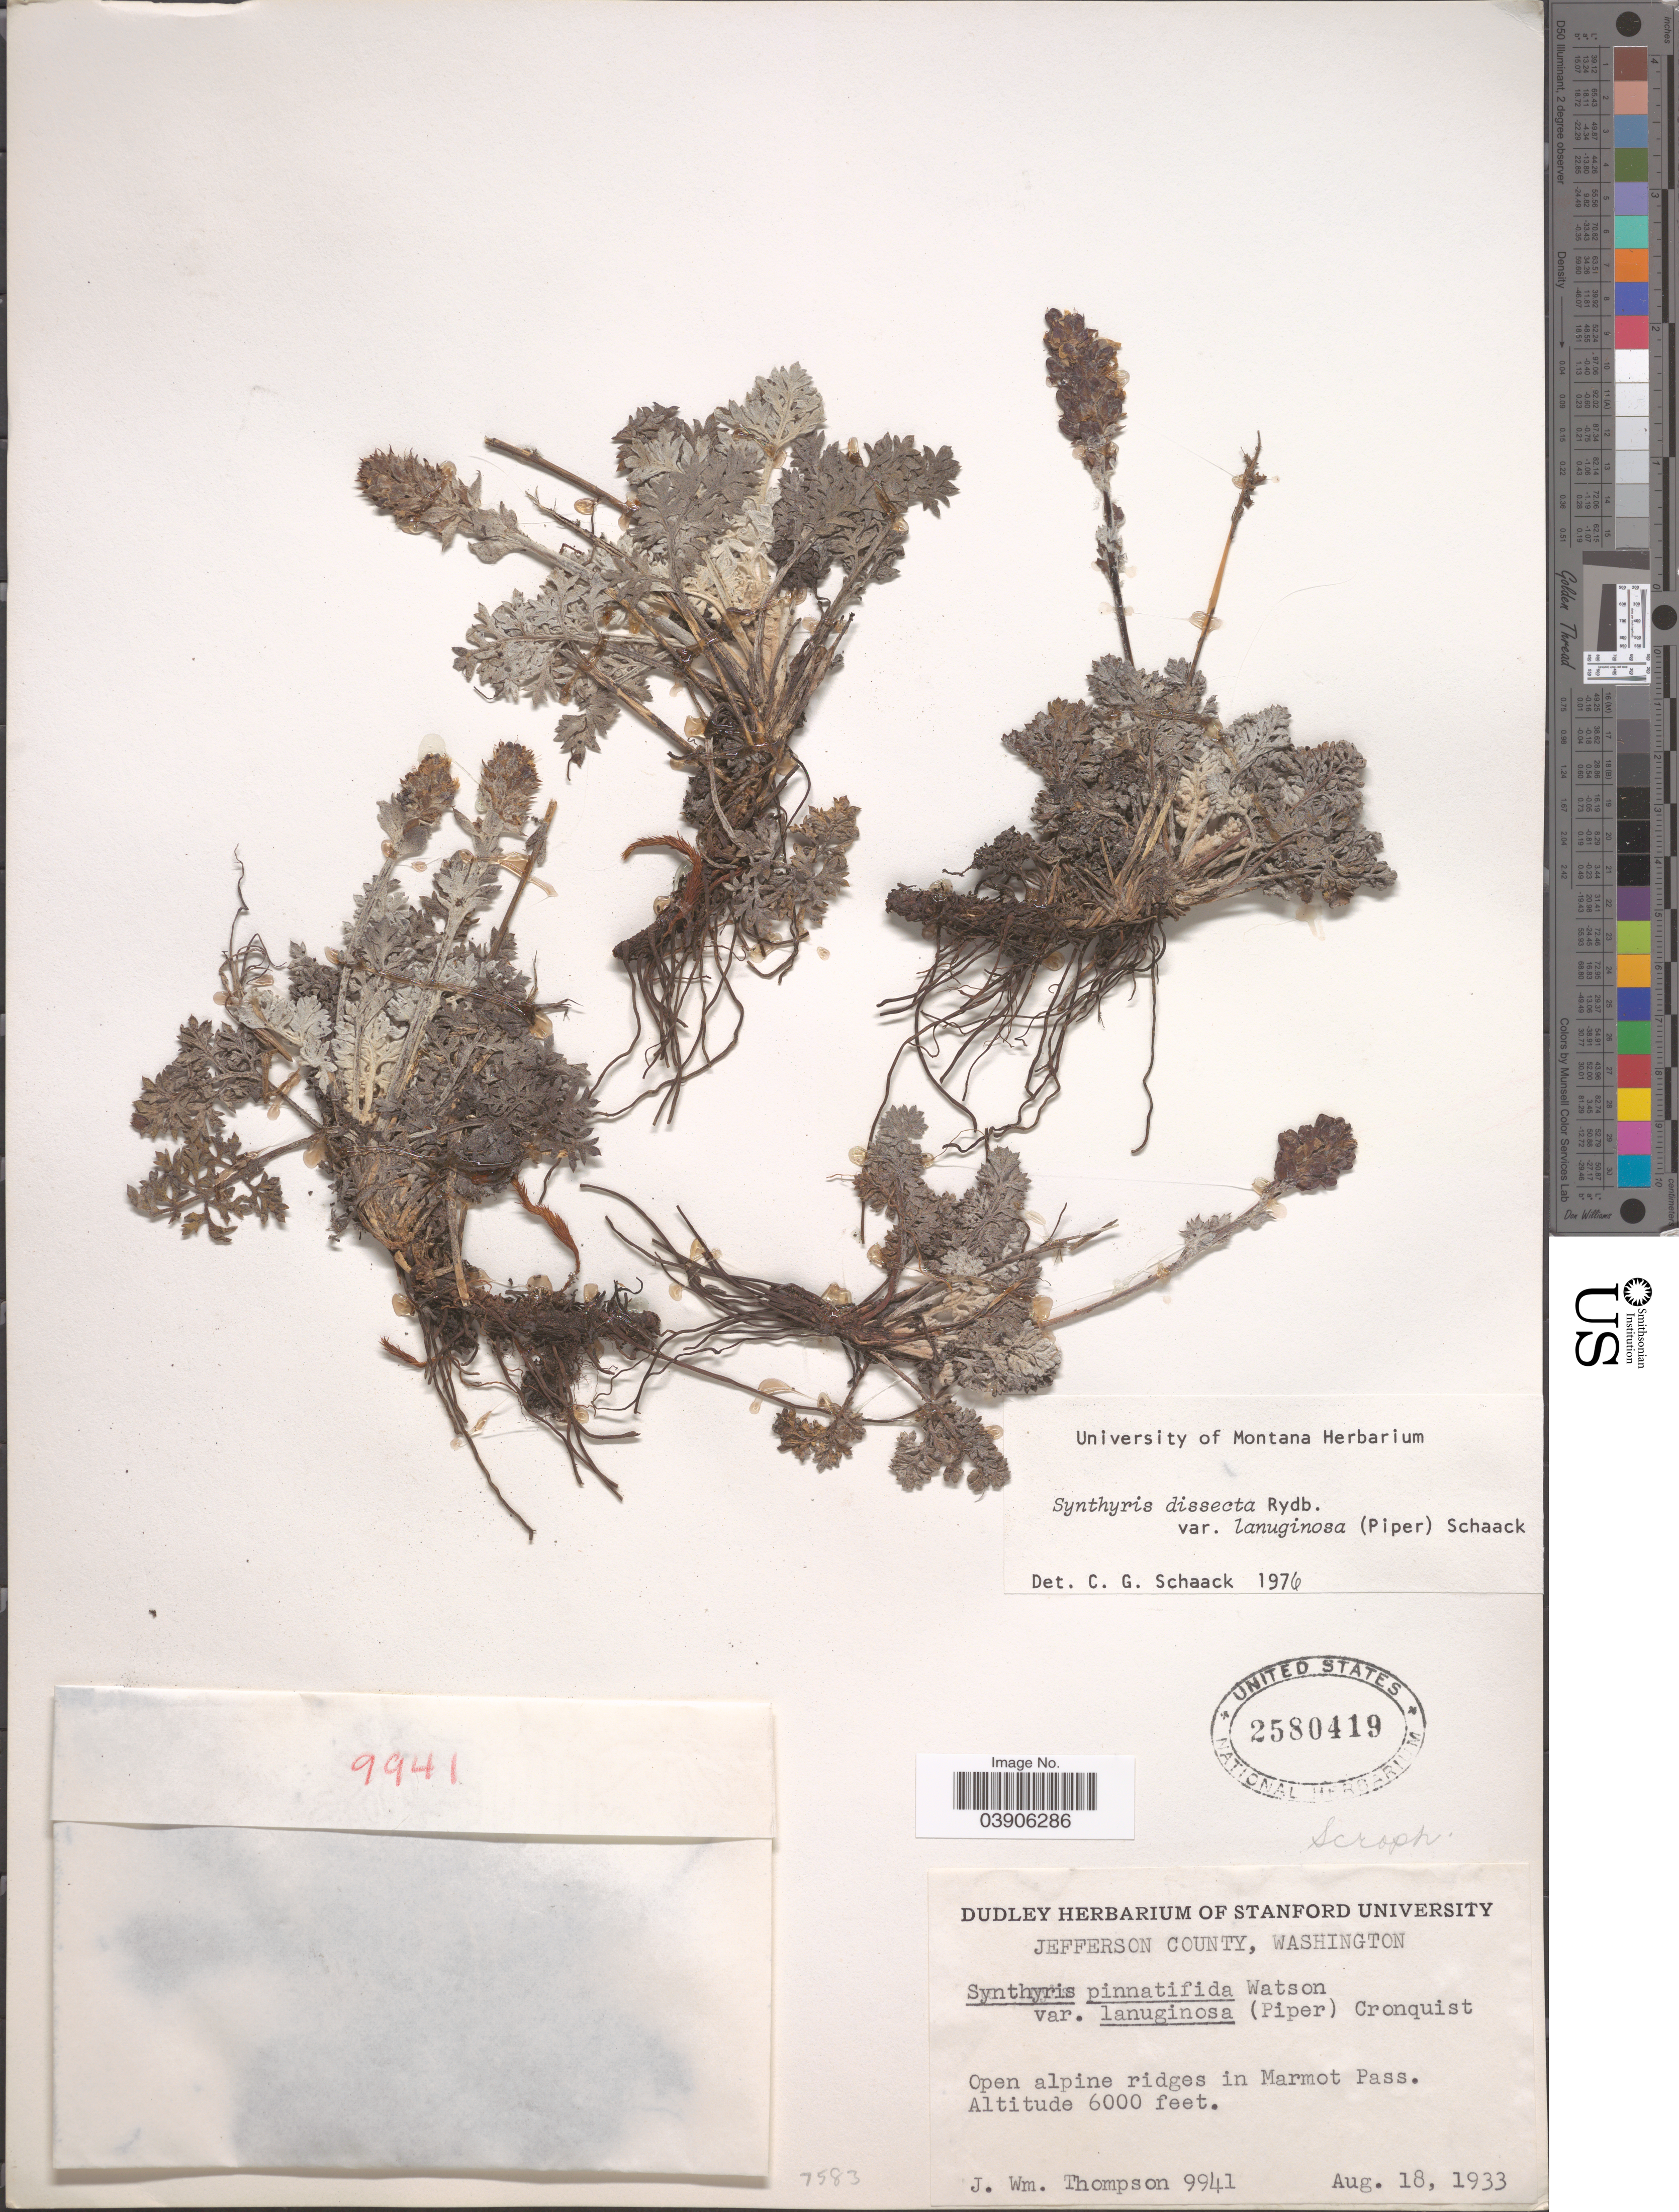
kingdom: Plantae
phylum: Tracheophyta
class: Magnoliopsida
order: Lamiales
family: Plantaginaceae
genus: Synthyris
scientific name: Synthyris dissecta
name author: Rydb.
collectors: J. W. Thompson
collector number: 9941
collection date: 1933-08-18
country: United States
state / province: Washington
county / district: Jefferson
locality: Jefferson County. Open alpine ridges in Marmot Pass.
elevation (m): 1829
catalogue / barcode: US 2580419